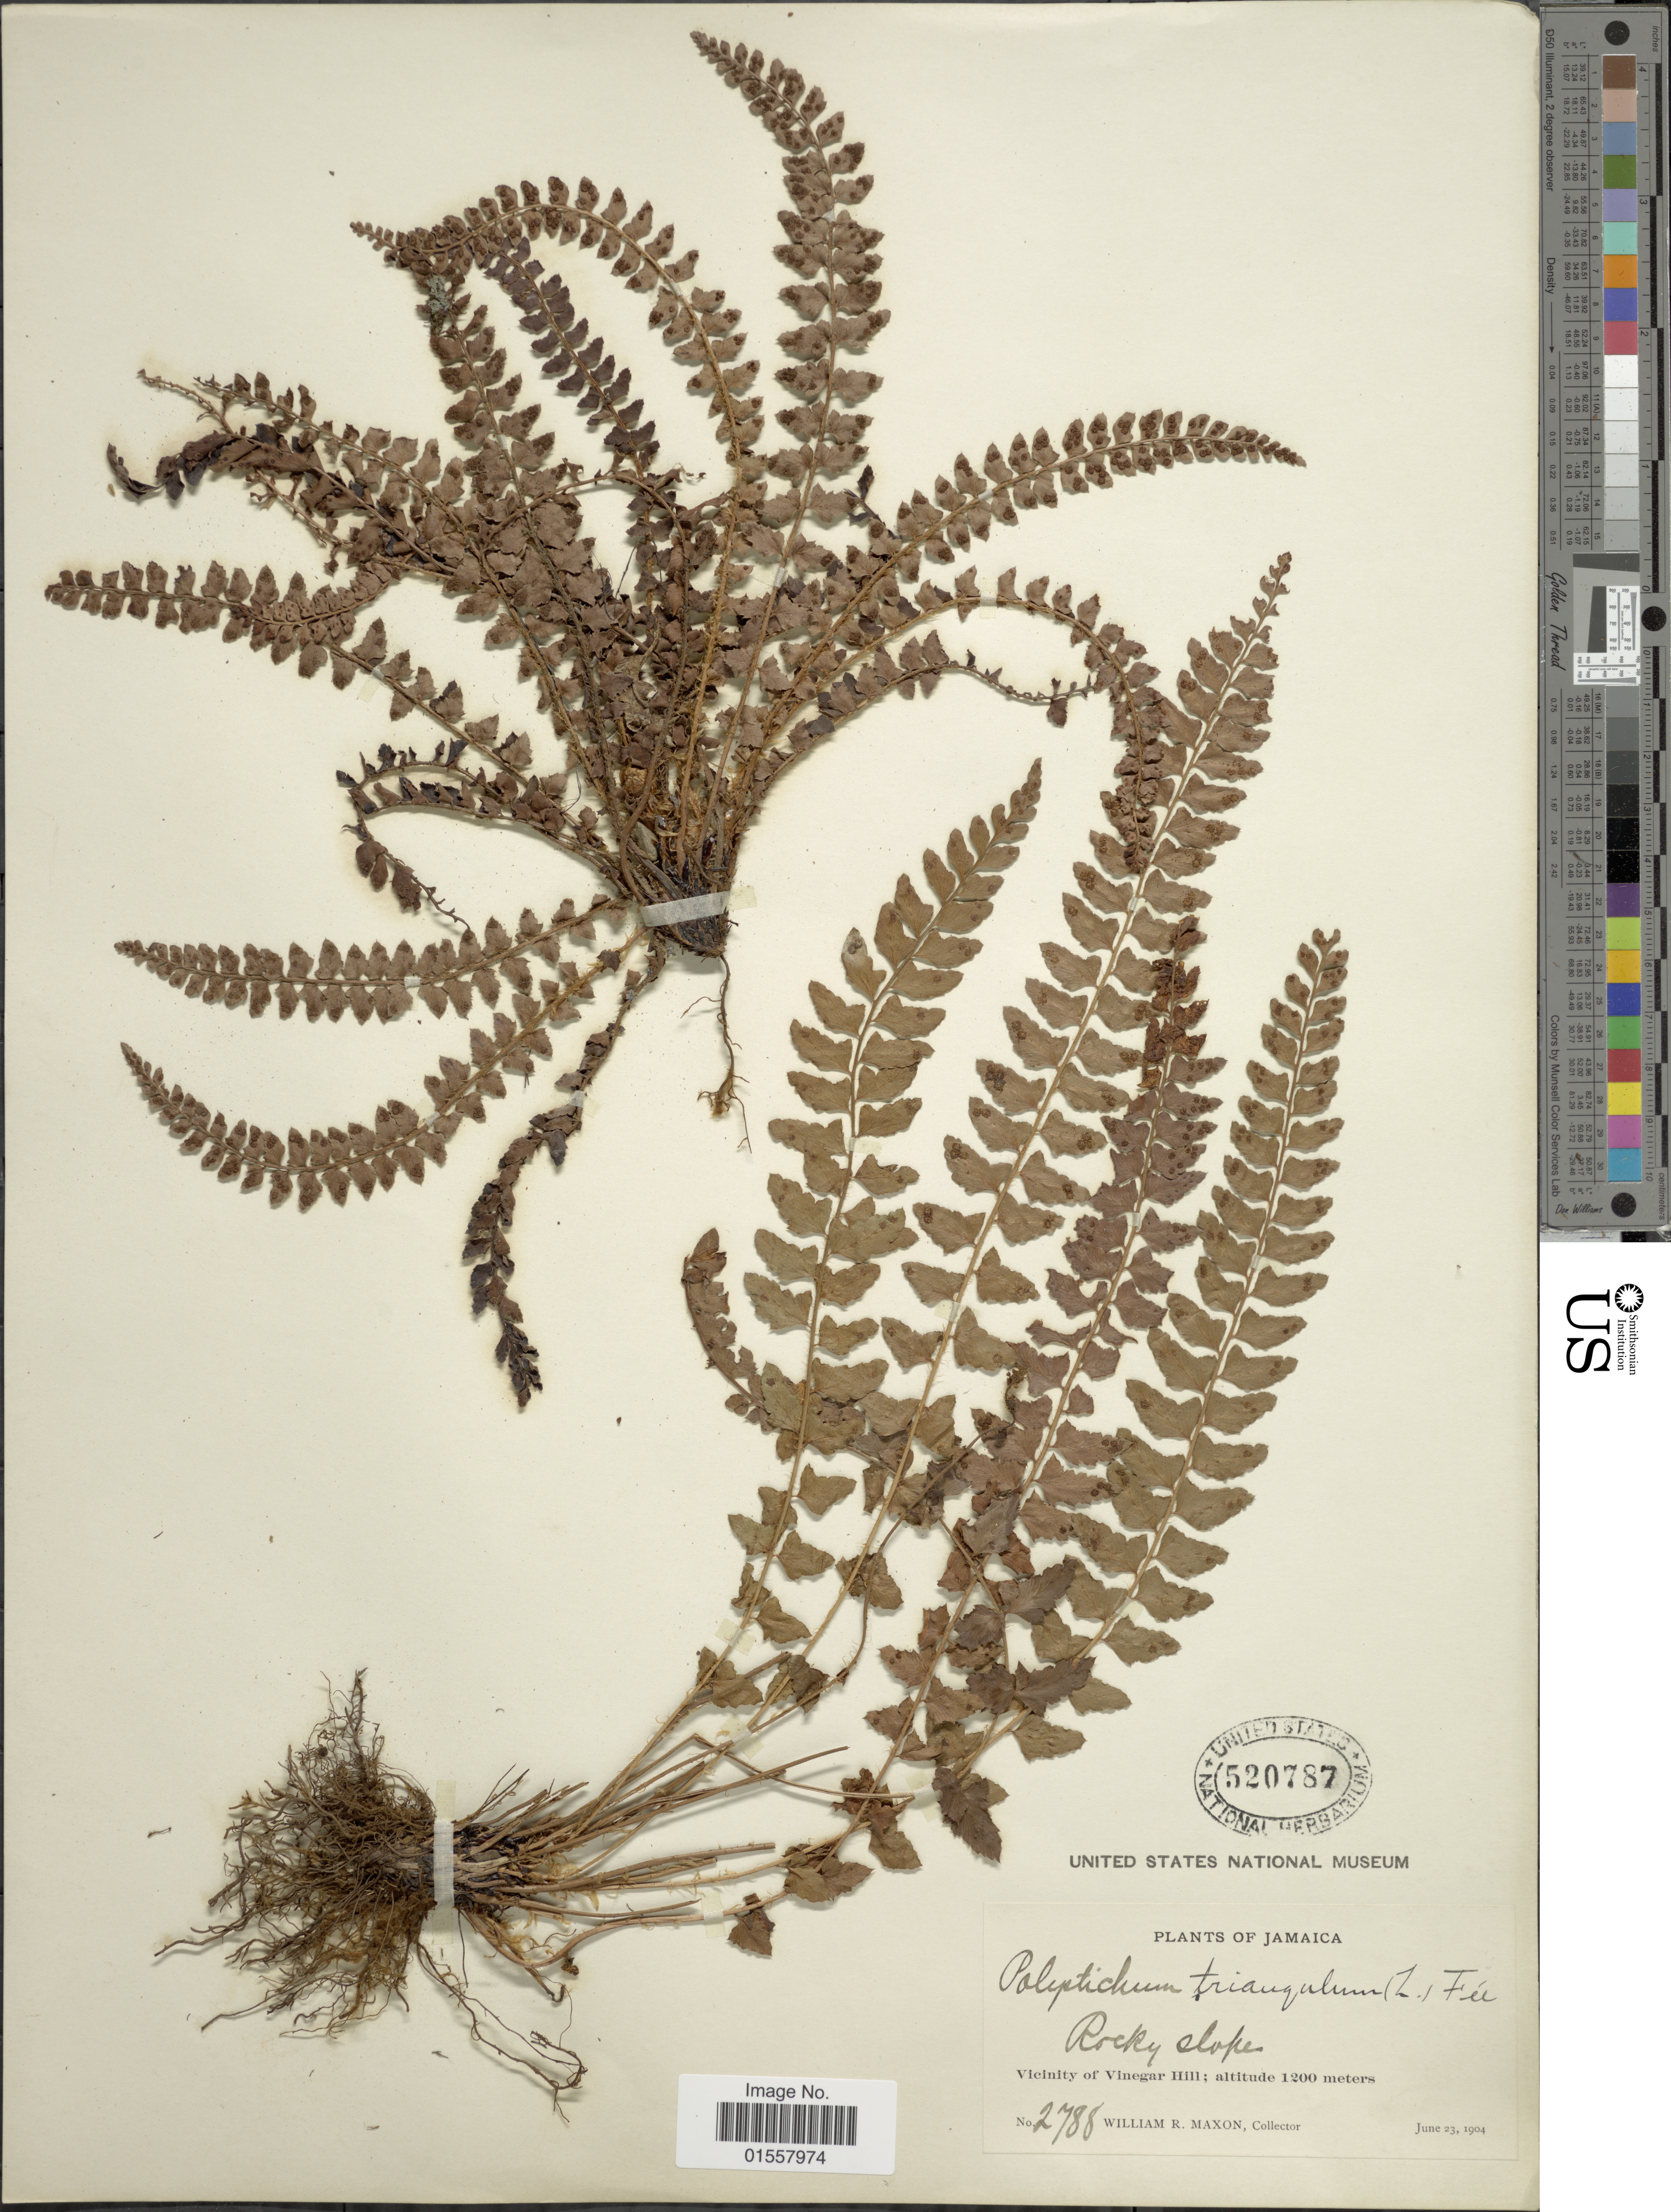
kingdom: Plantae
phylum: Tracheophyta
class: Polypodiopsida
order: Polypodiales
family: Dryopteridaceae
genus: Polystichum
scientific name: Polystichum echinatum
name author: (J.F. Gmel.) C. Chr.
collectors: W. R. Maxon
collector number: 2788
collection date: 1904-06-23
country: Jamaica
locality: Vicinity of vinegar Hill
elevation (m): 1200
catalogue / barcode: US 520787